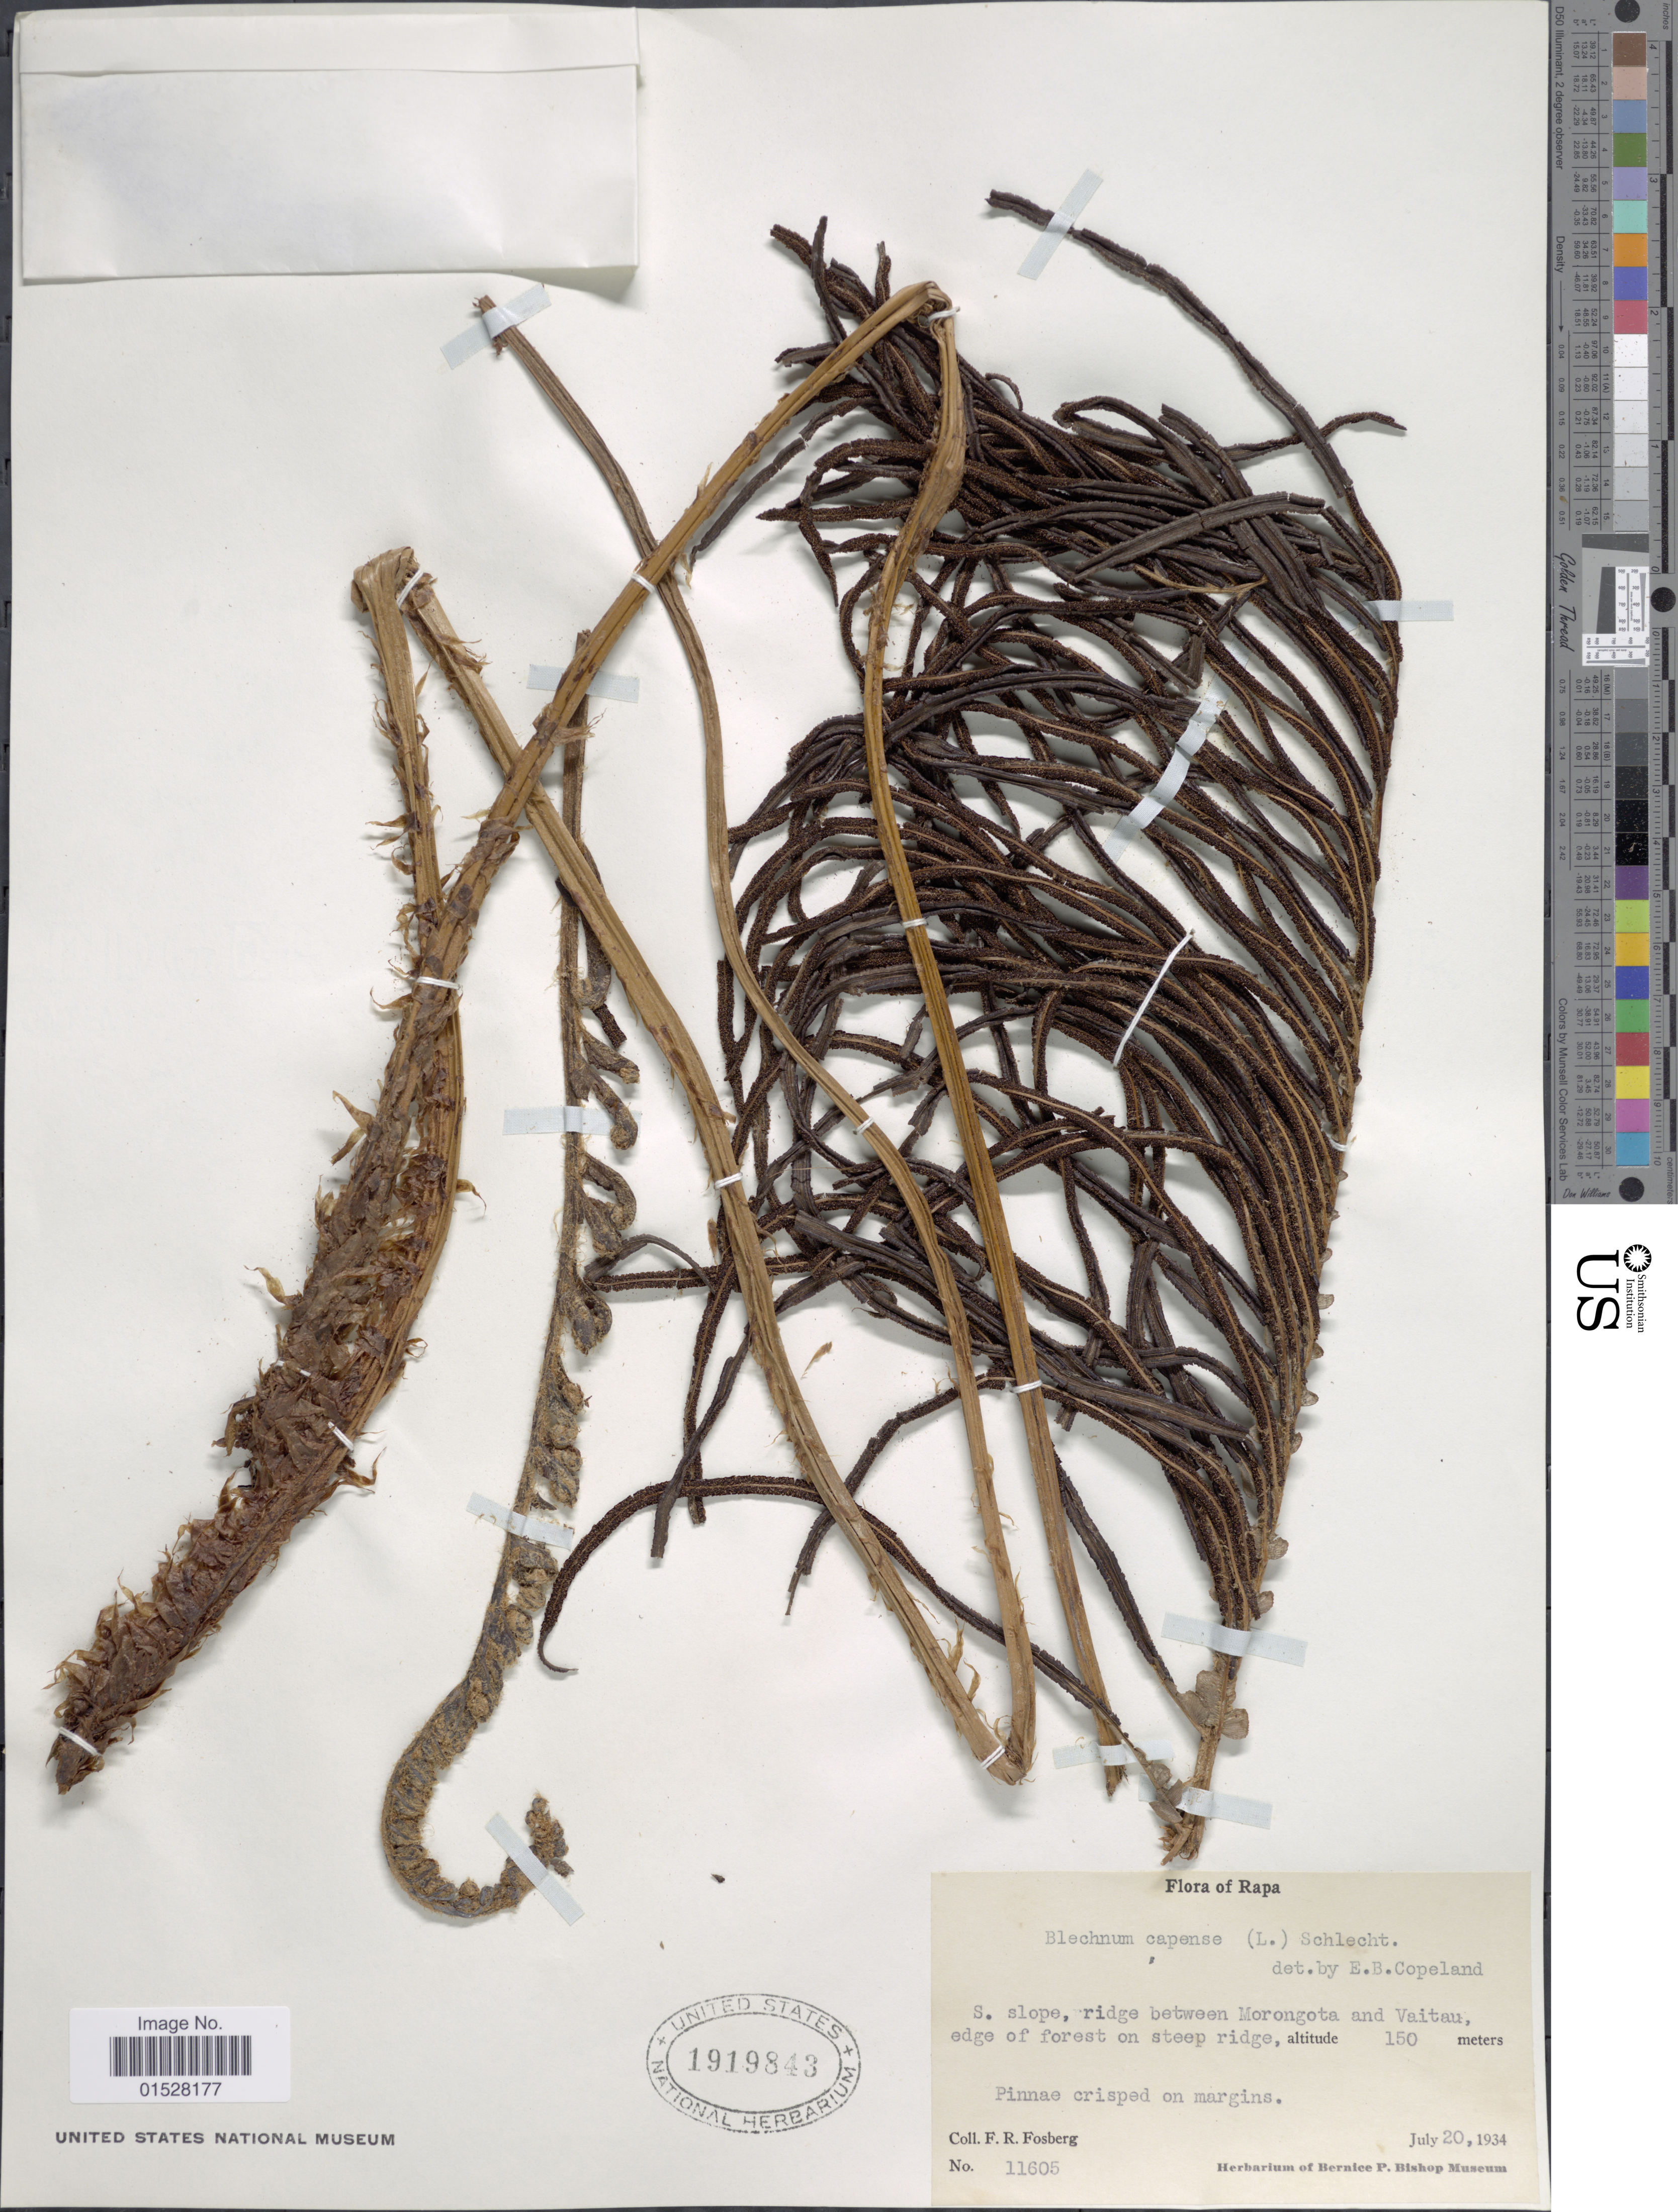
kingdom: Plantae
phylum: Tracheophyta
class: Polypodiopsida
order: Polypodiales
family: Blechnaceae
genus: Blechnum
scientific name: Blechnum pacificum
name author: Lorence & A.R. Sm.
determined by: Florence, J.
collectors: F. R. Fosberg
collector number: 11605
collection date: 1934-07-20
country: French Polynesia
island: Rapa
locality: Rapa, S. slope, ridge between Morongota and Vaitau, edge of forest on steep ridge.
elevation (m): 150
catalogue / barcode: US 1919843